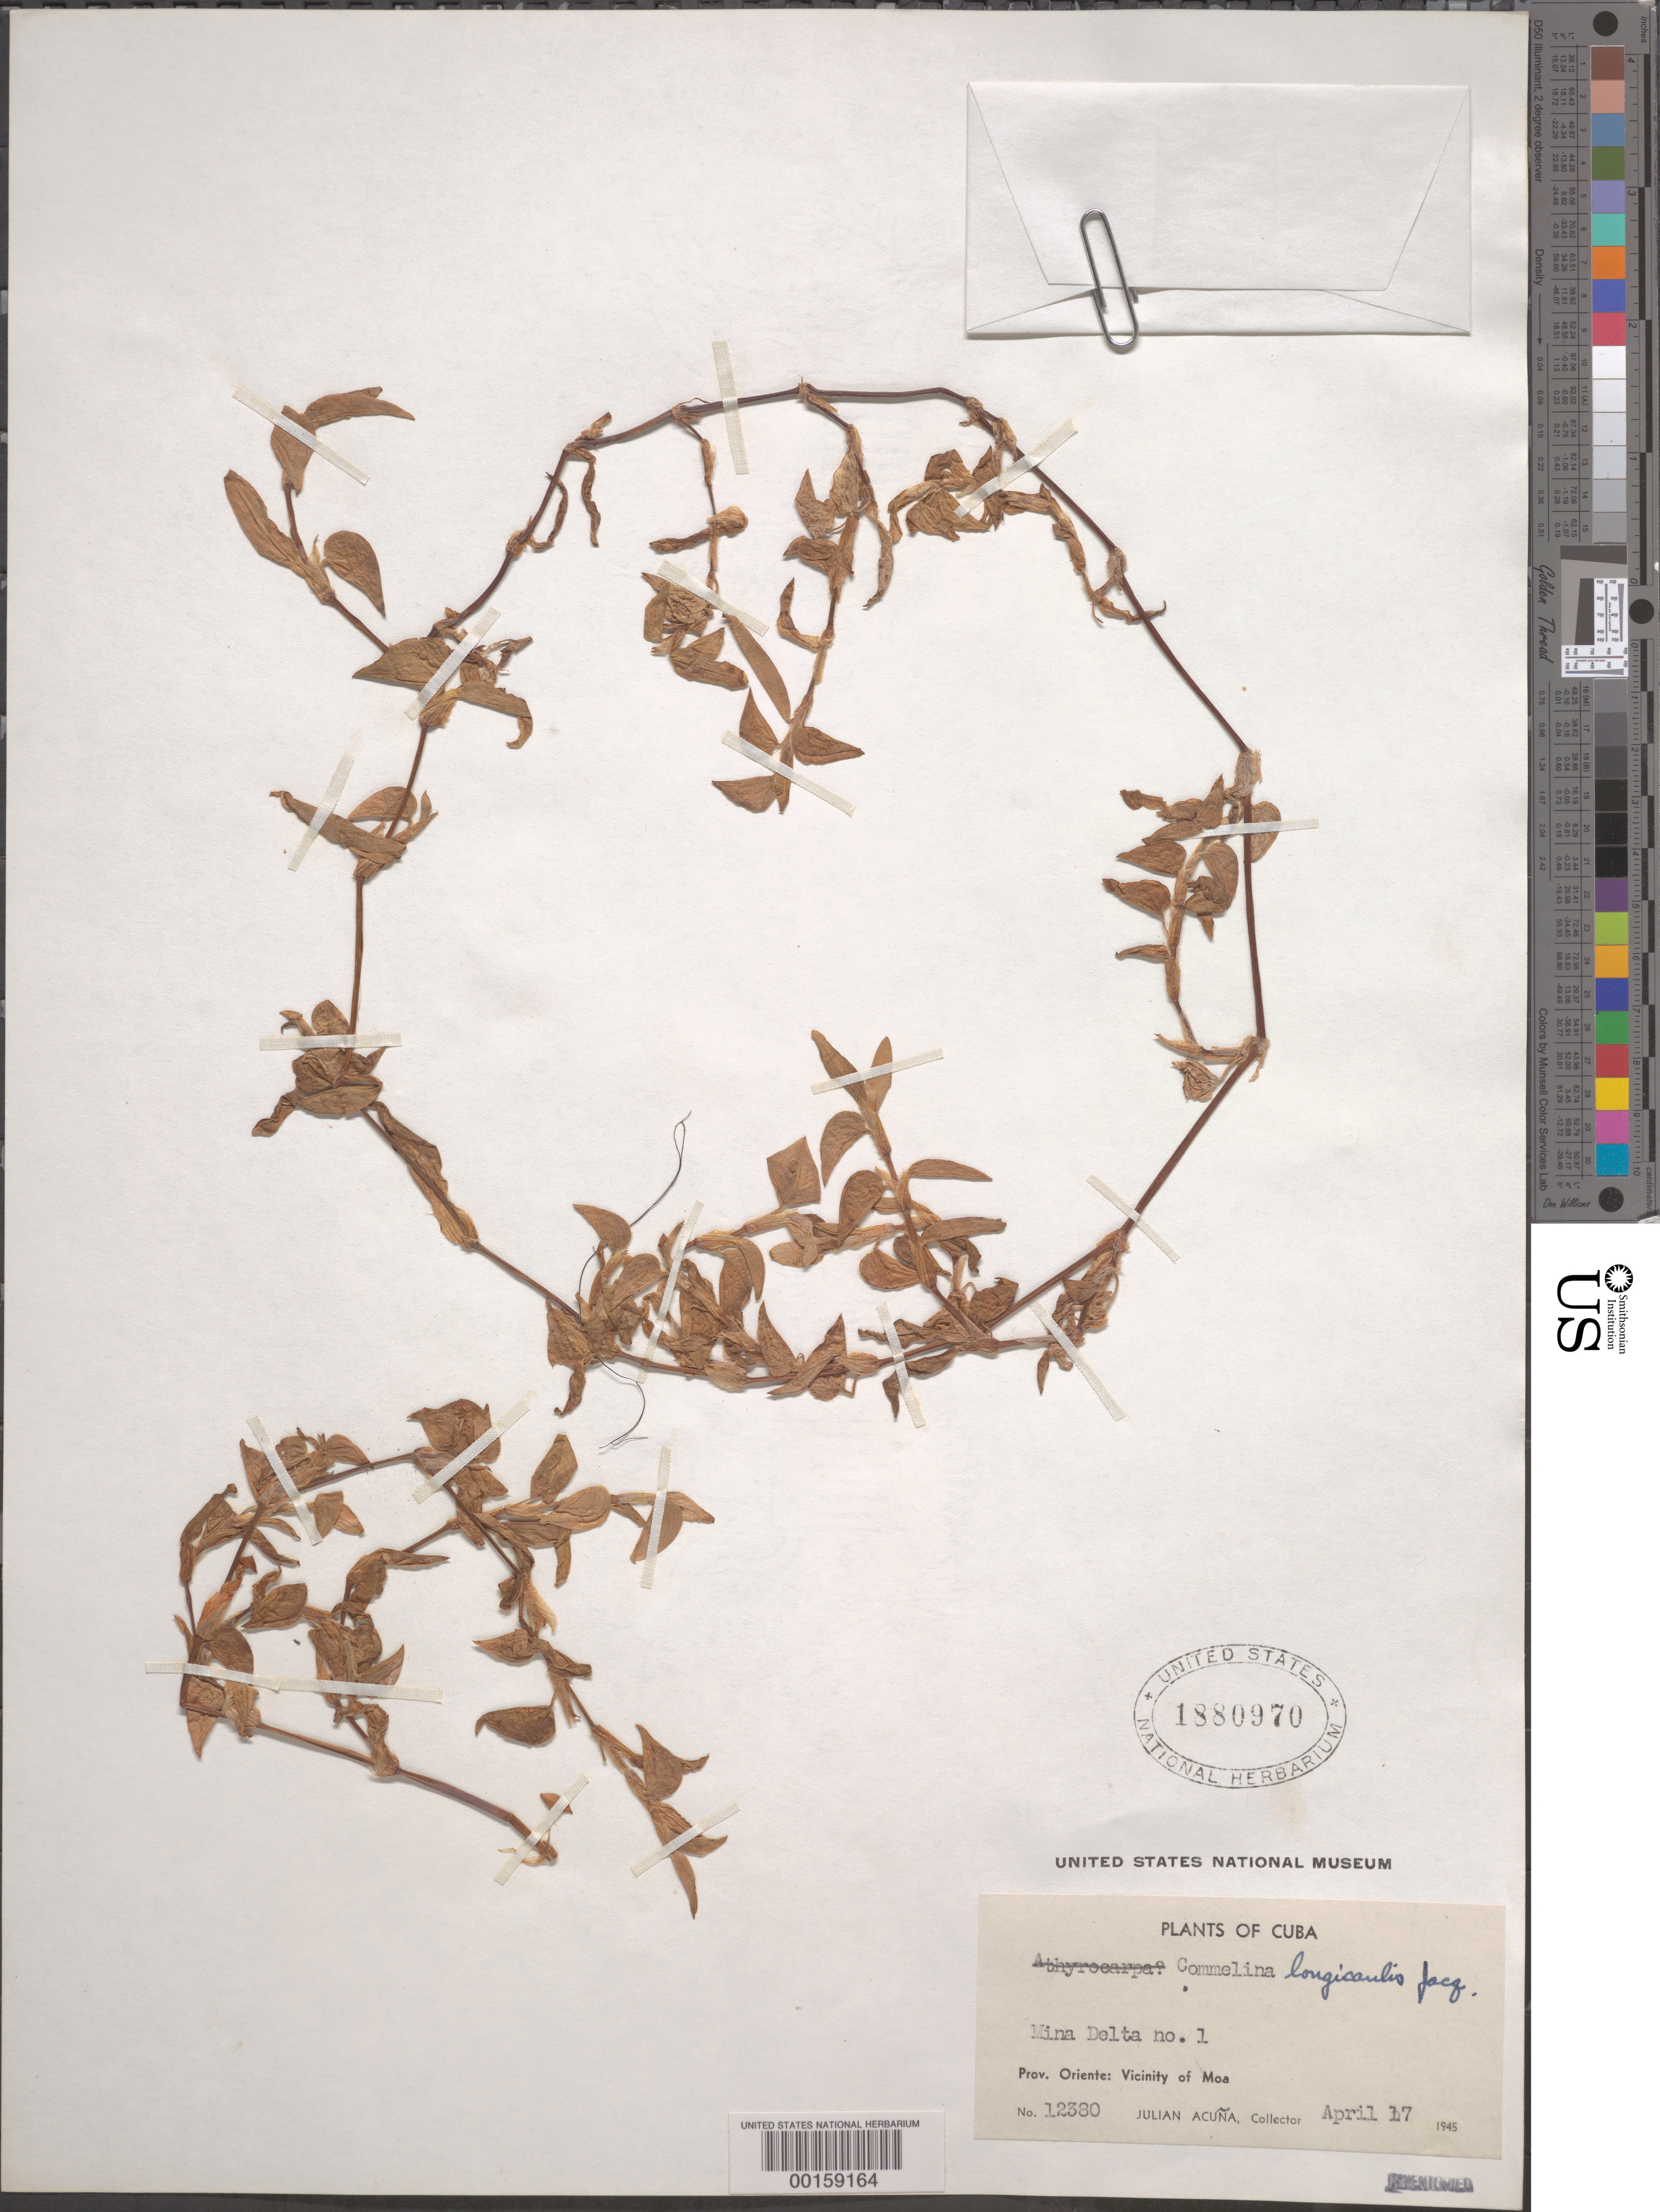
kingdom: Plantae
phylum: Tracheophyta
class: Liliopsida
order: Commelinales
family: Commelinaceae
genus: Commelina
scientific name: Commelina diffusa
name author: Burm. f.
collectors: J. B. Acuña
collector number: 12380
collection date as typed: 17 Apr 1945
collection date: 1945-04-17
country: Cuba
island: Greater Antilles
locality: Moa, Mina delta #1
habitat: Delta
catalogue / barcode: US 1880970